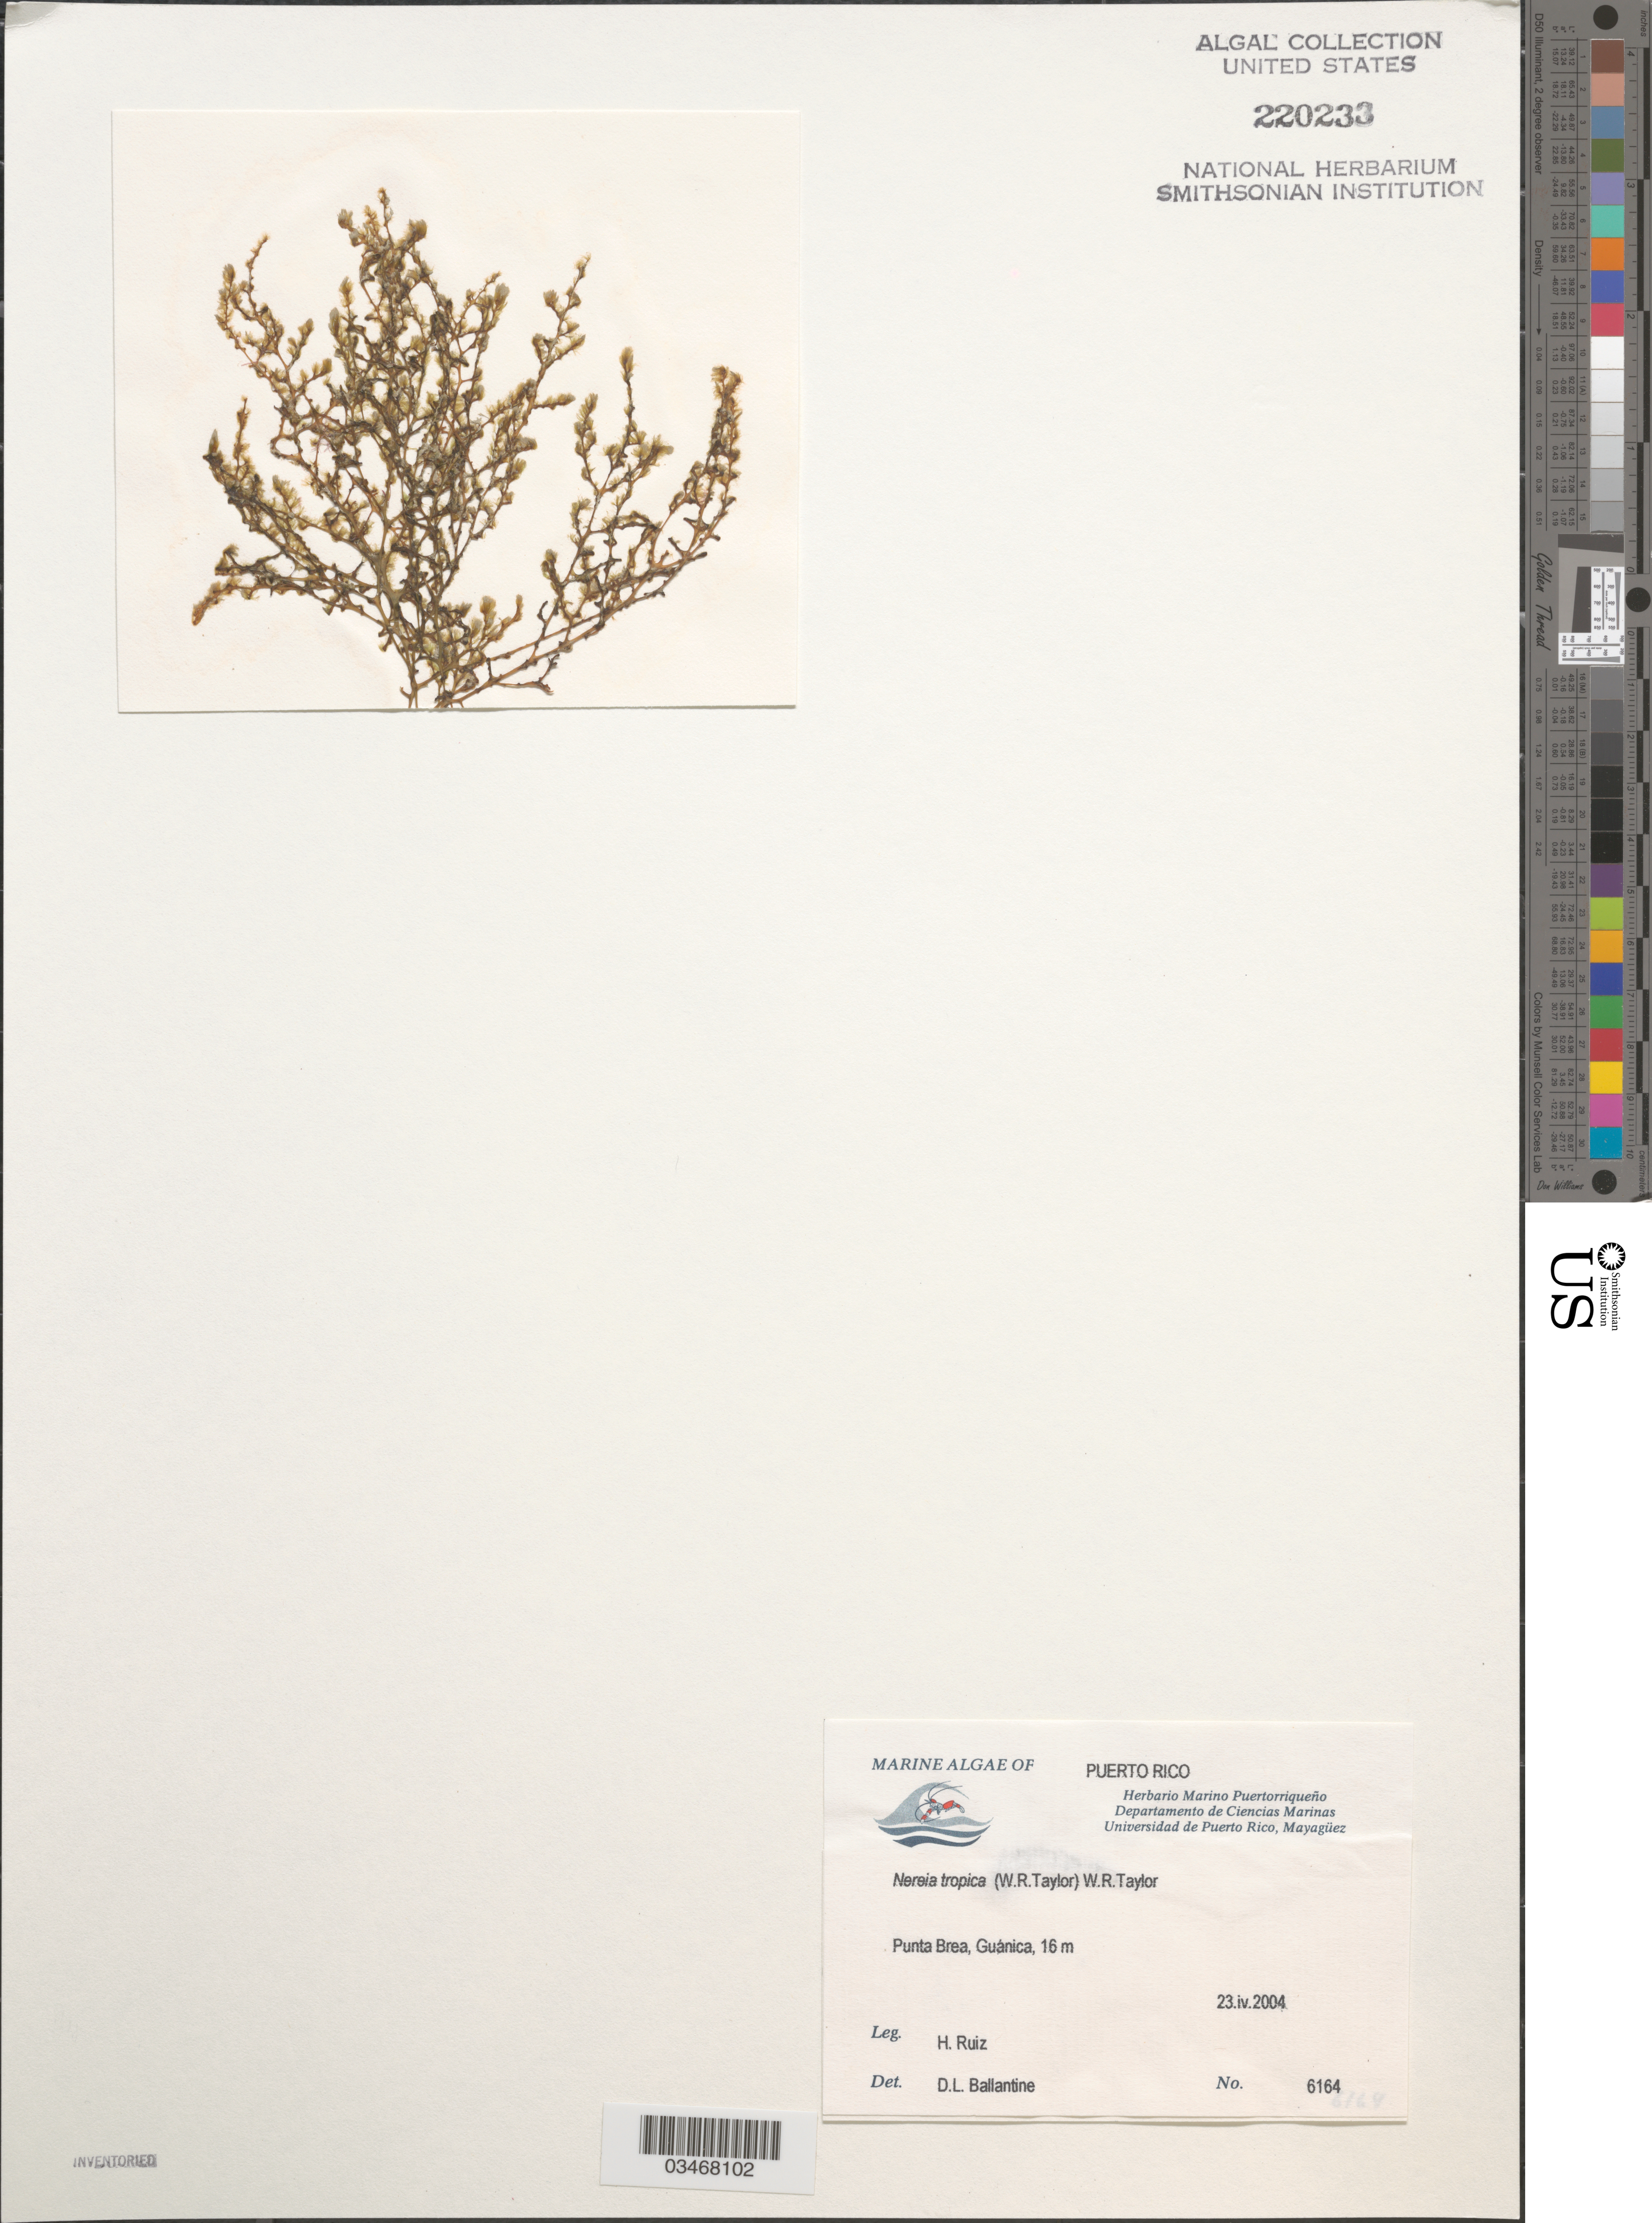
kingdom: Chromista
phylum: Ochrophyta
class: Phaeophyceae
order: Sporochnales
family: Sporochnaceae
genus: Nereia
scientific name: Nereia tropica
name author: (W.R. Taylor) W.R. Taylor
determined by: Ballantine, D. L.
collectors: H. Ruiz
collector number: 6164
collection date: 2004-04-23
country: Puerto Rico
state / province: Guanica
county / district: Punta Brea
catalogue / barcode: US 220233